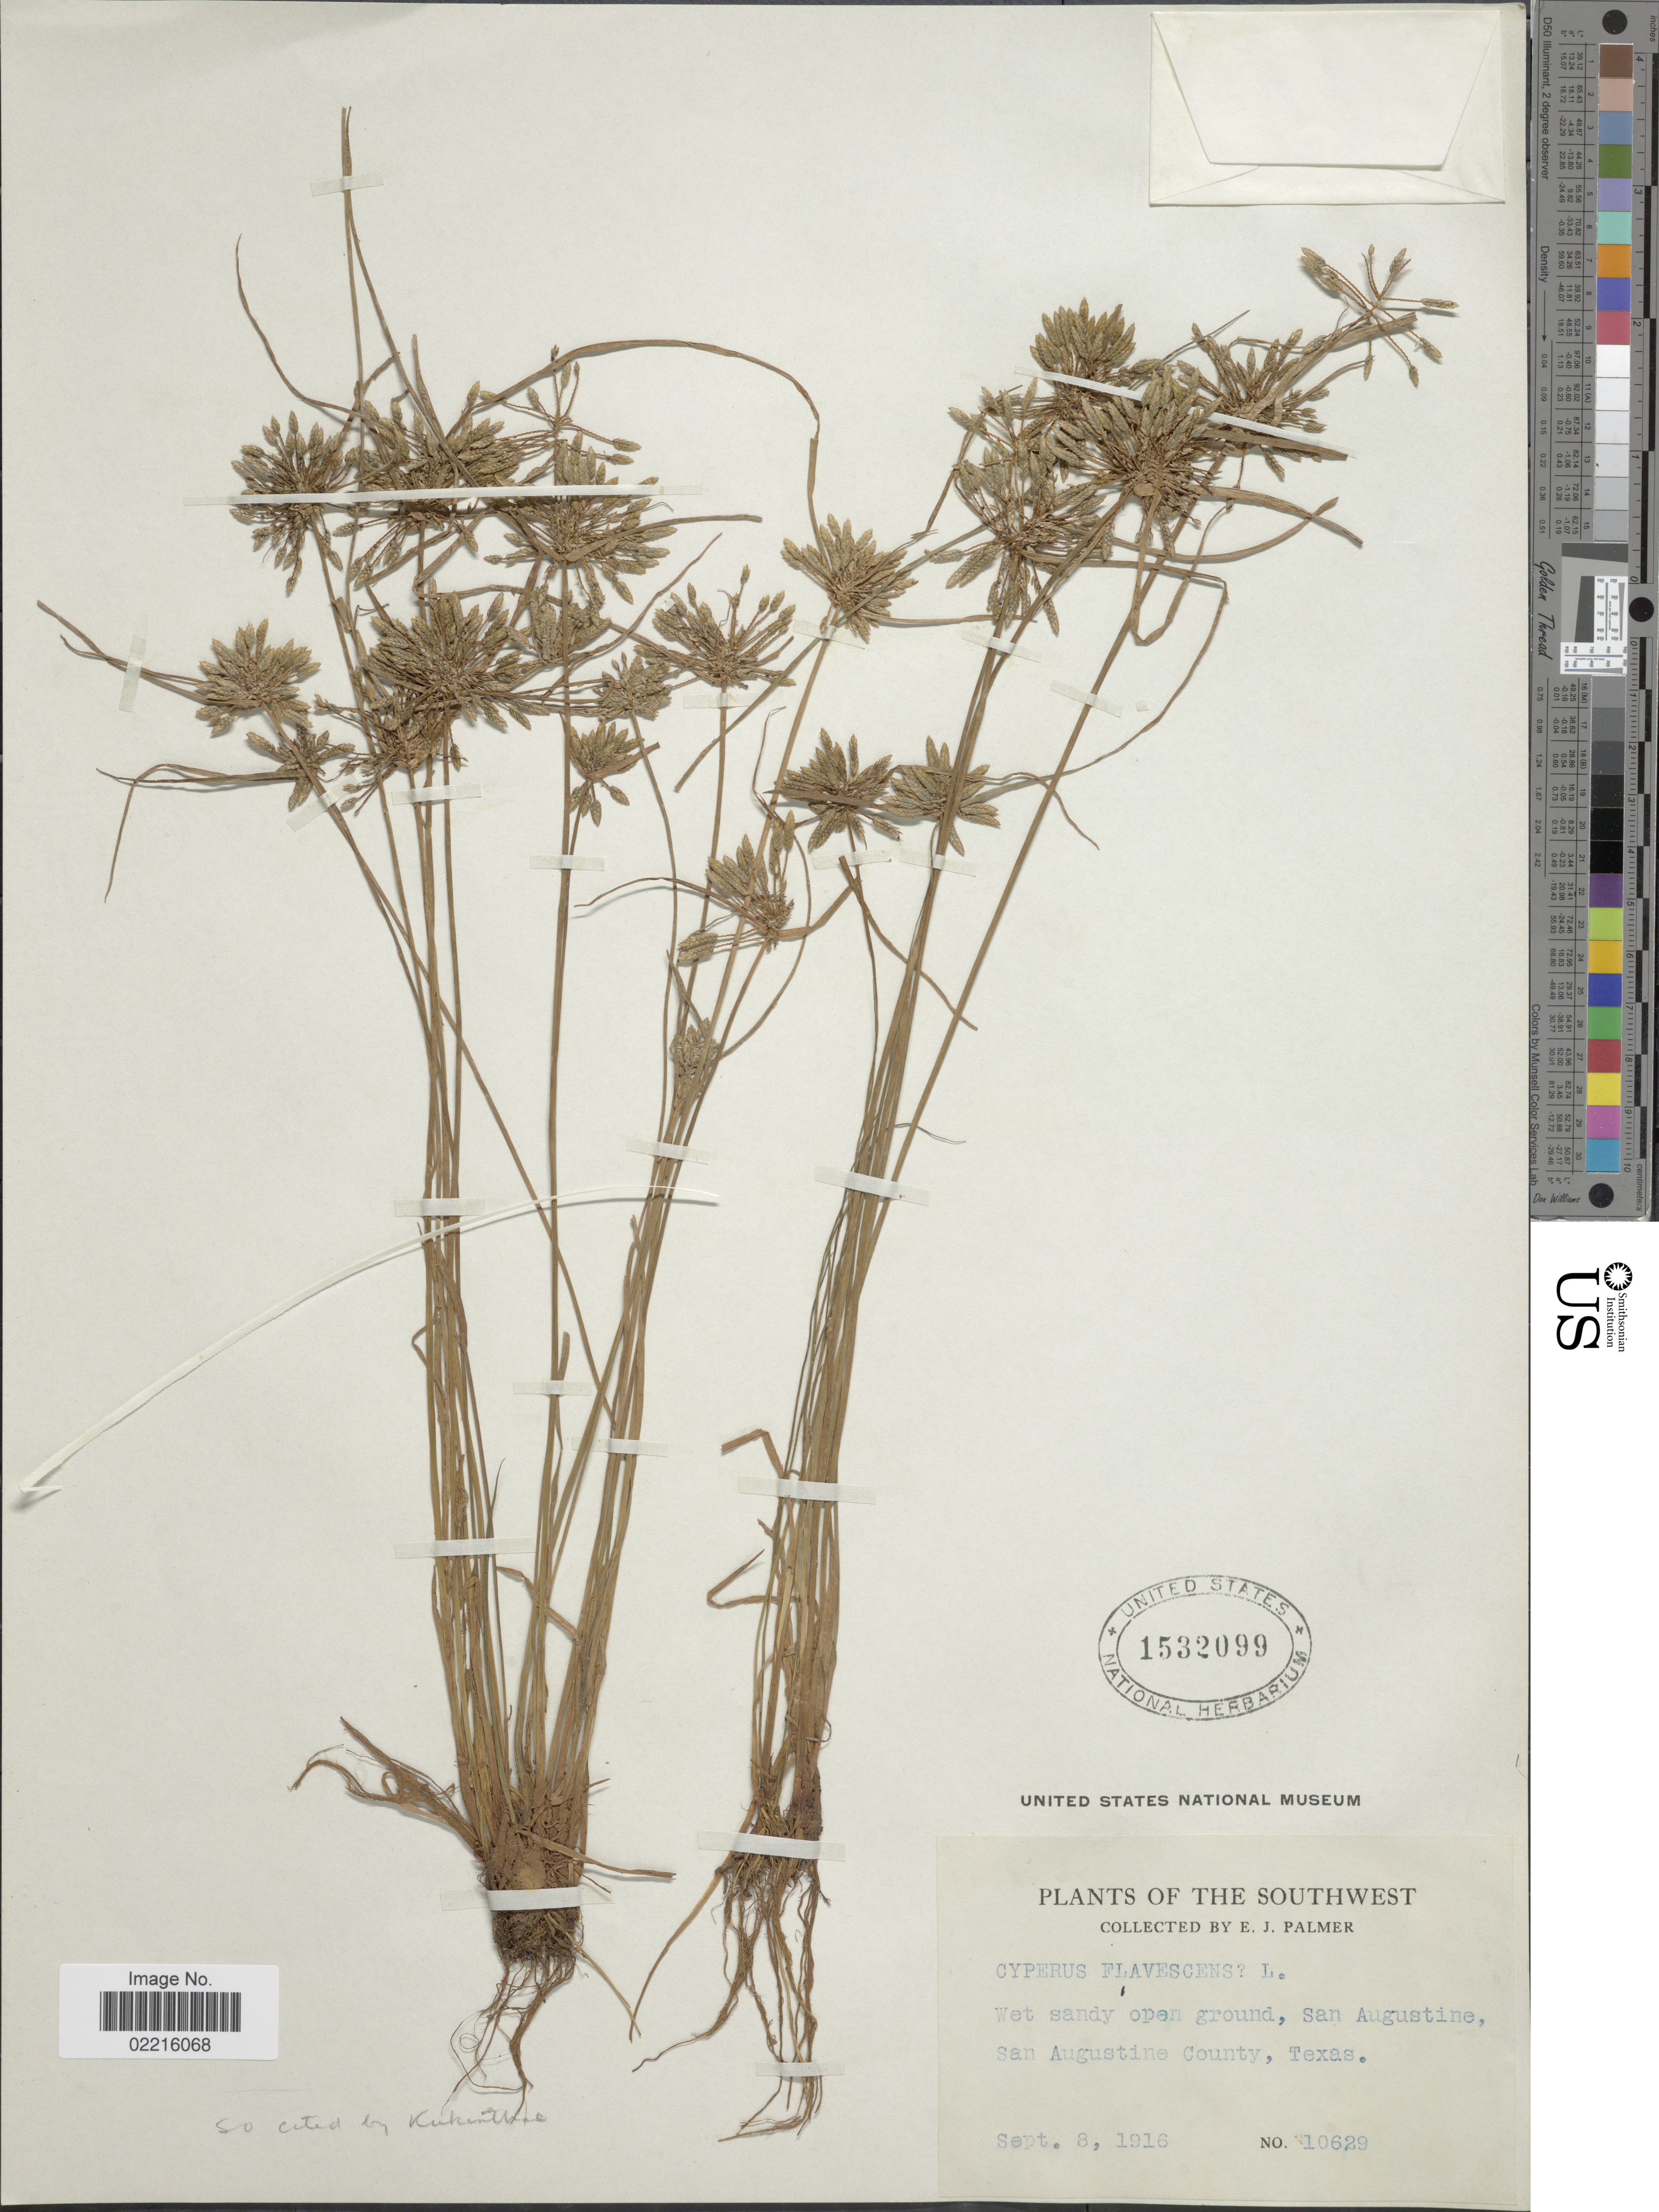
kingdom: Plantae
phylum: Tracheophyta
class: Liliopsida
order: Poales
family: Cyperaceae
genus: Cyperus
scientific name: Cyperus flavescens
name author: L.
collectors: E. J. Palmer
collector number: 10629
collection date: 1916-09-08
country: United States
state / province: Texas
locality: The Southwest, Wet sandy open ground, San Augistine, San Augustine County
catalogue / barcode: US 1532099